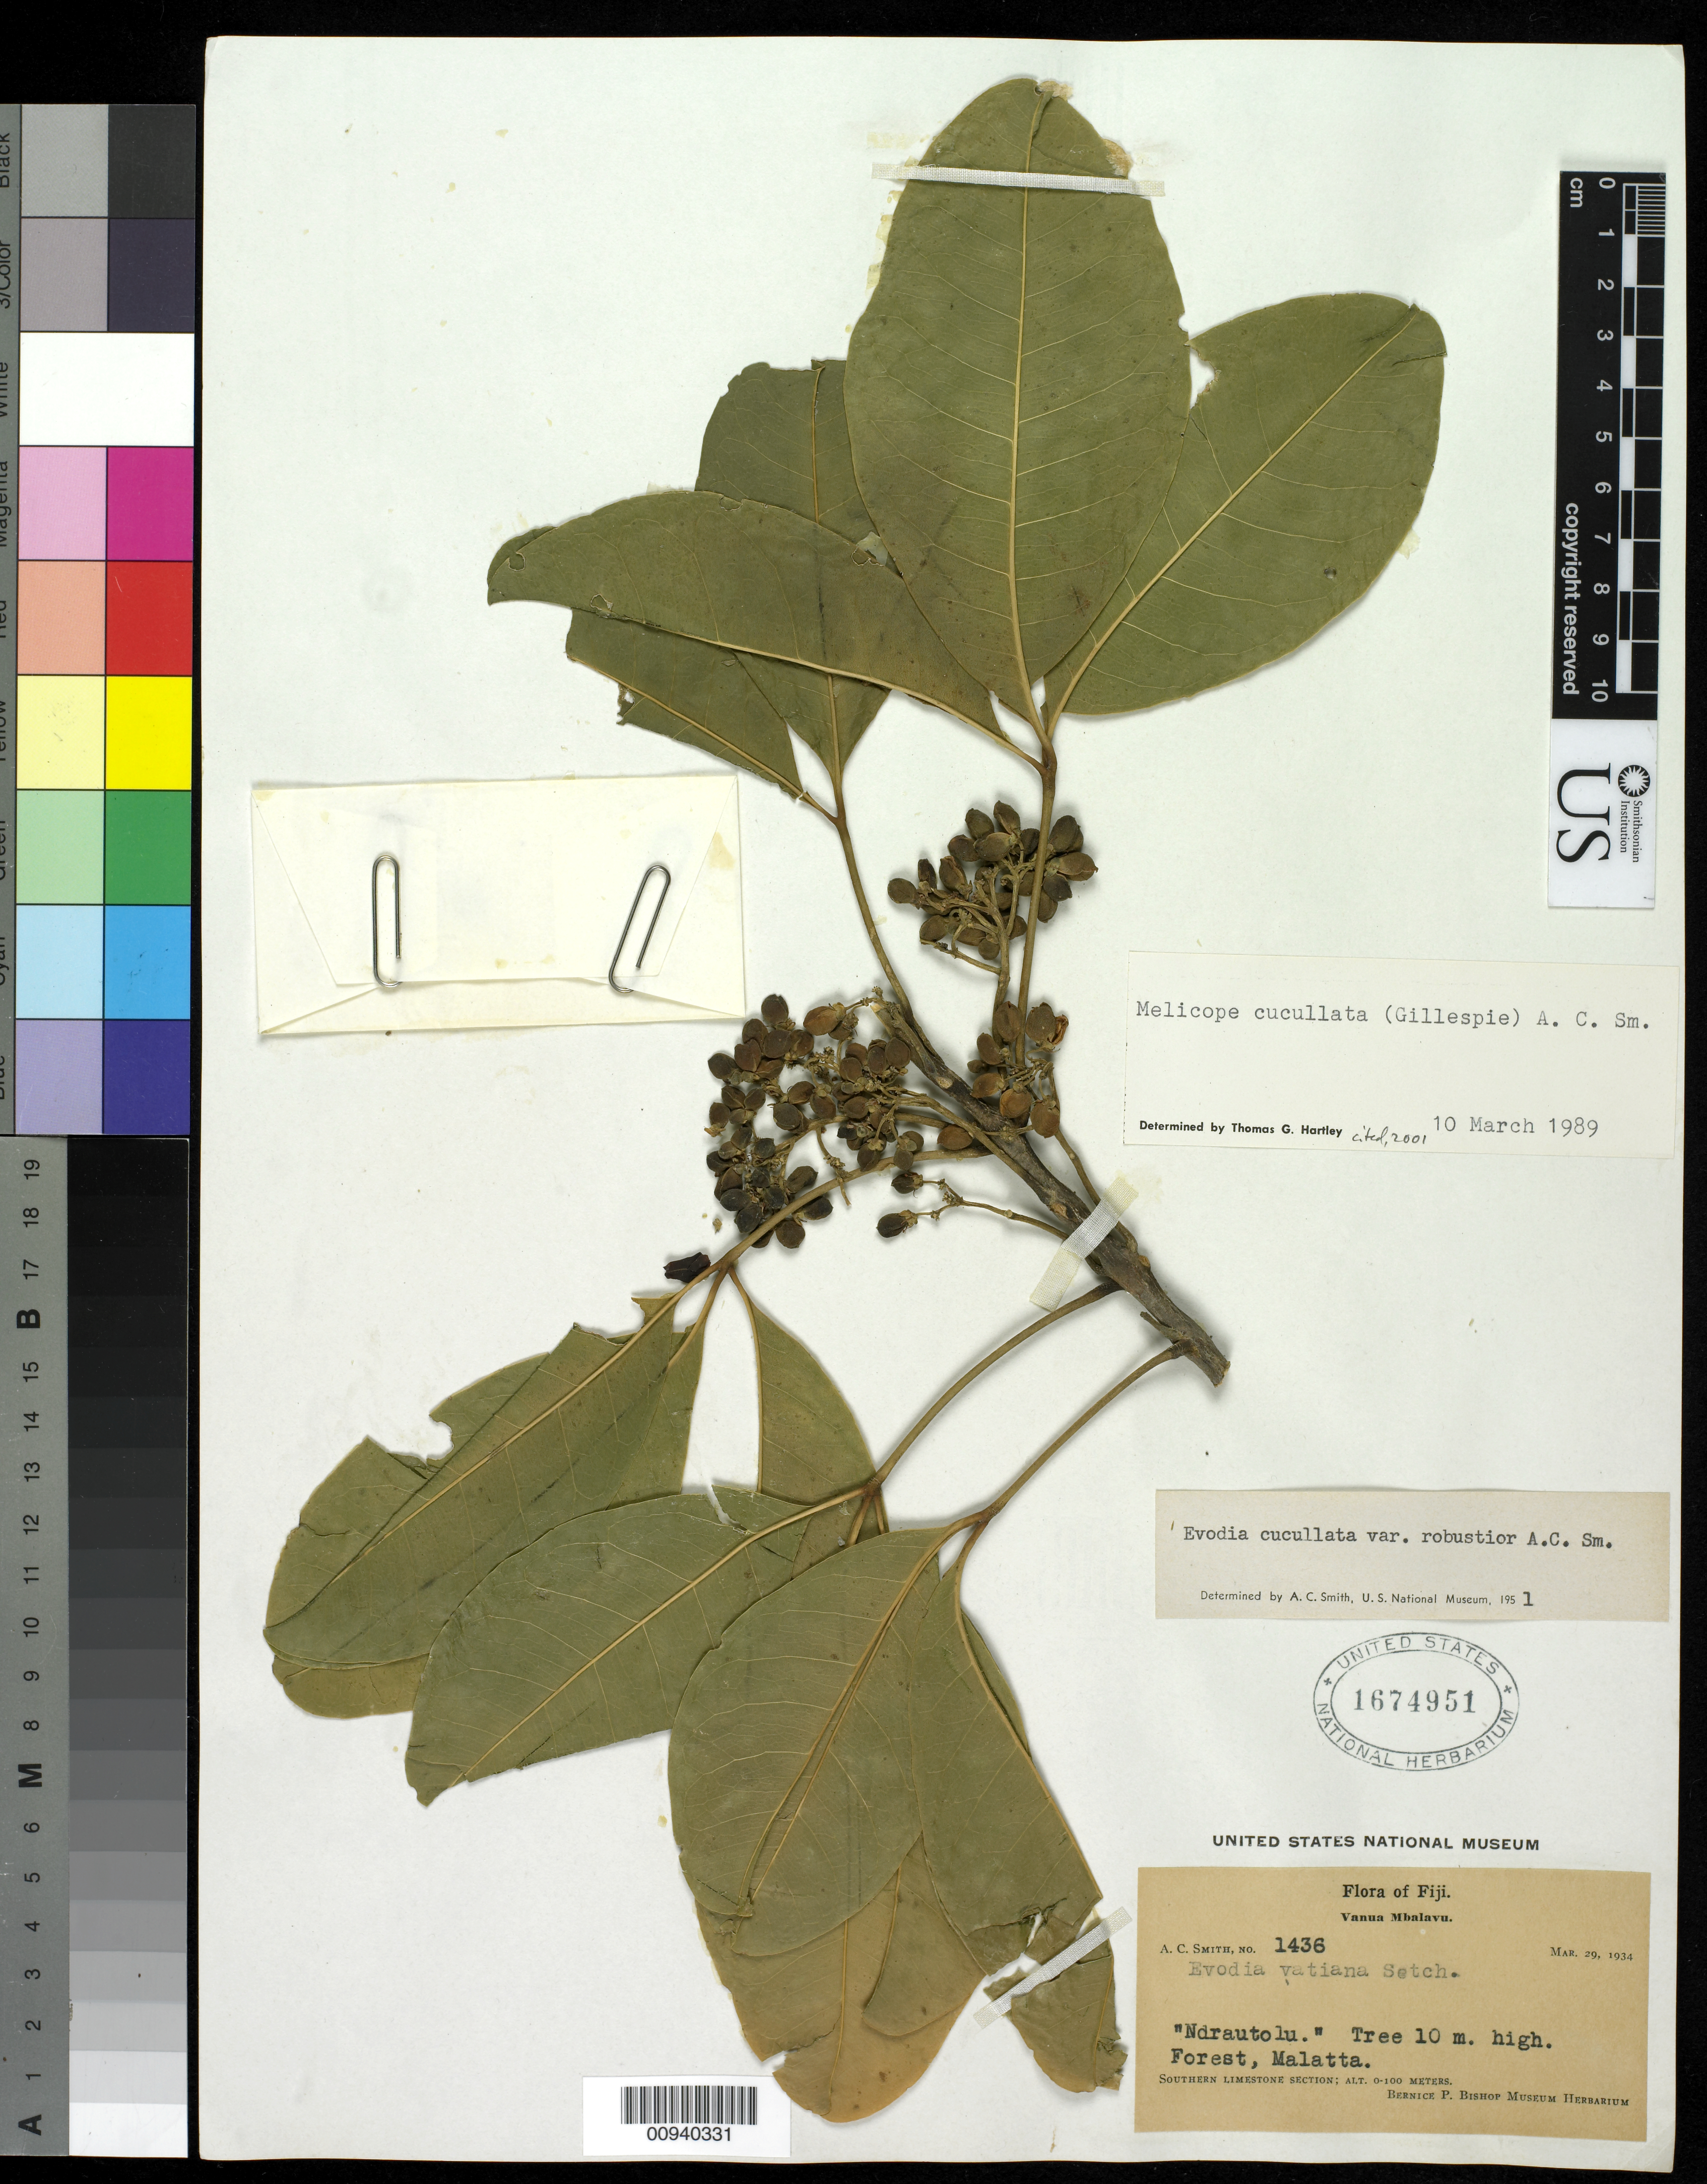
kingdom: Plantae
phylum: Tracheophyta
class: Magnoliopsida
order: Sapindales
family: Rutaceae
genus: Melicope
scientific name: Melicope cucullata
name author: (Gillespie) A.C. Sm.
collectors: C. A. Smith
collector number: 1436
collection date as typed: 29 Mar 1934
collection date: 1934-03-29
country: Fiji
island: Vanua Balavu [Mbalavu]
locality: Forest, Malatta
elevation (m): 0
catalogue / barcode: US 1674951